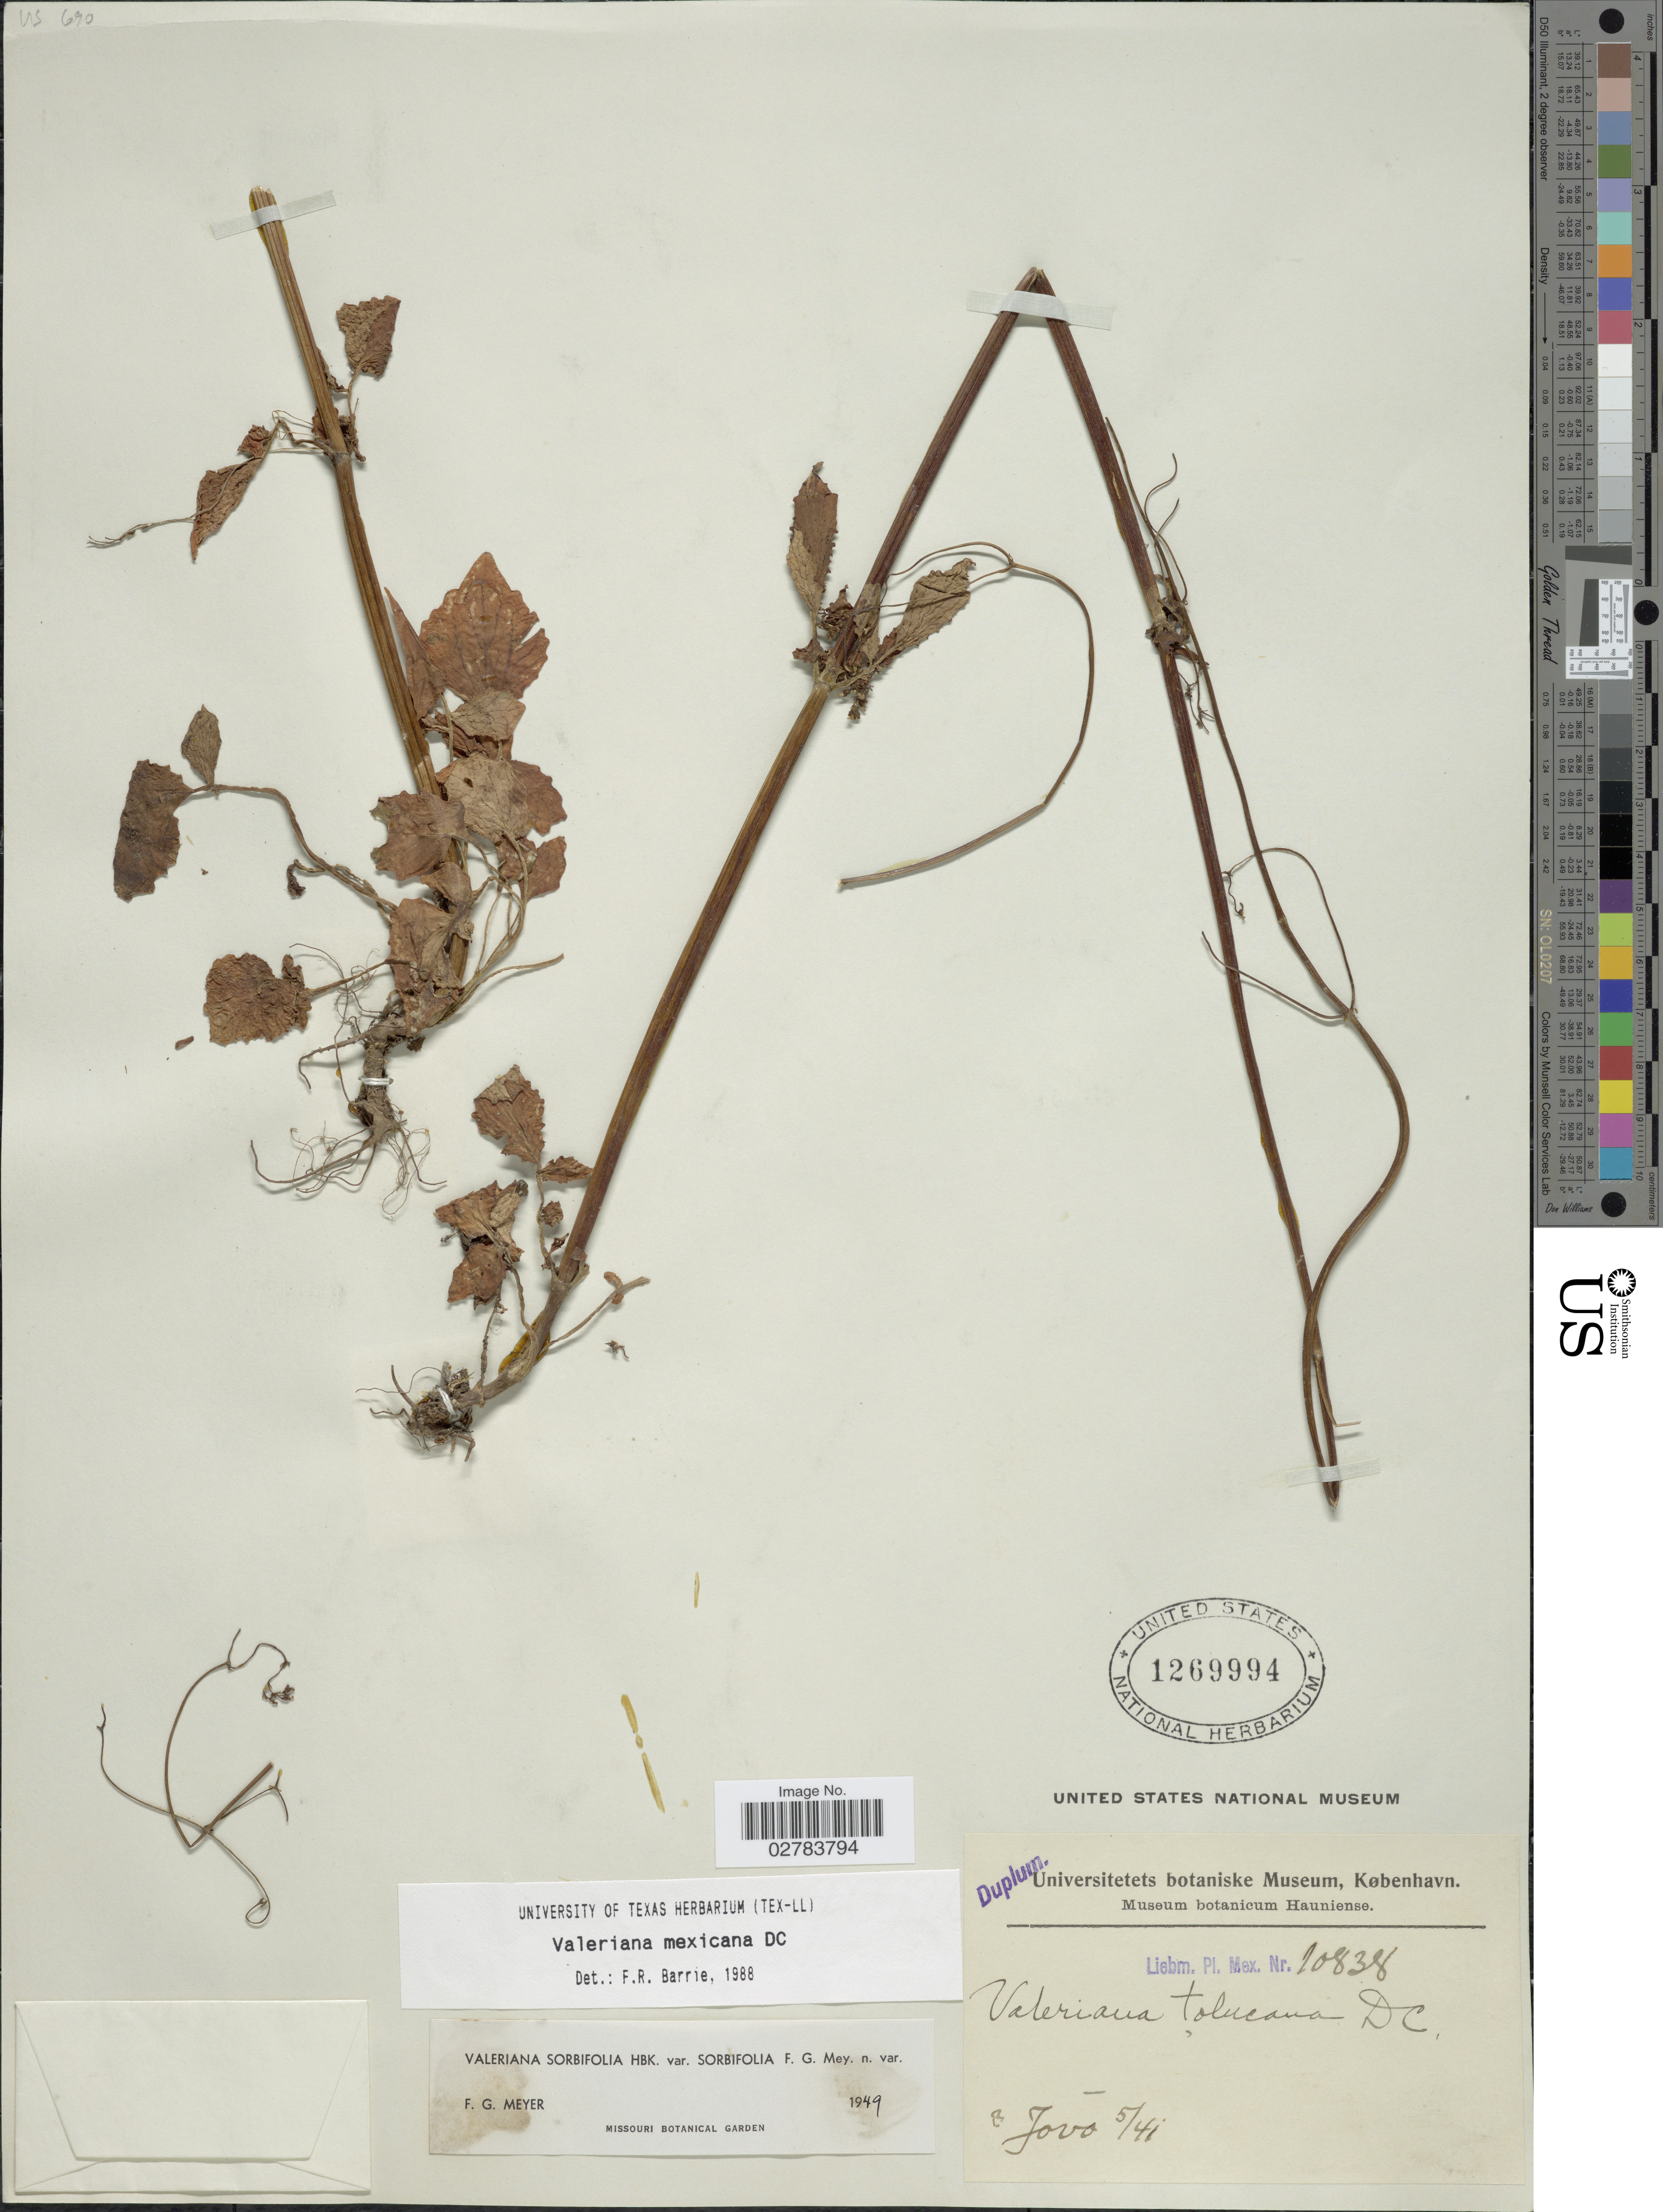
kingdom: Plantae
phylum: Tracheophyta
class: Magnoliopsida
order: Dipsacales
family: Caprifoliaceae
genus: Valeriana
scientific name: Valeriana mexicana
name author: DC.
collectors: Liebm.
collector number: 10838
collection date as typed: Transcribed d/m/y: /5/41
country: Mexico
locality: Jovo.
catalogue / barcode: US 1269994